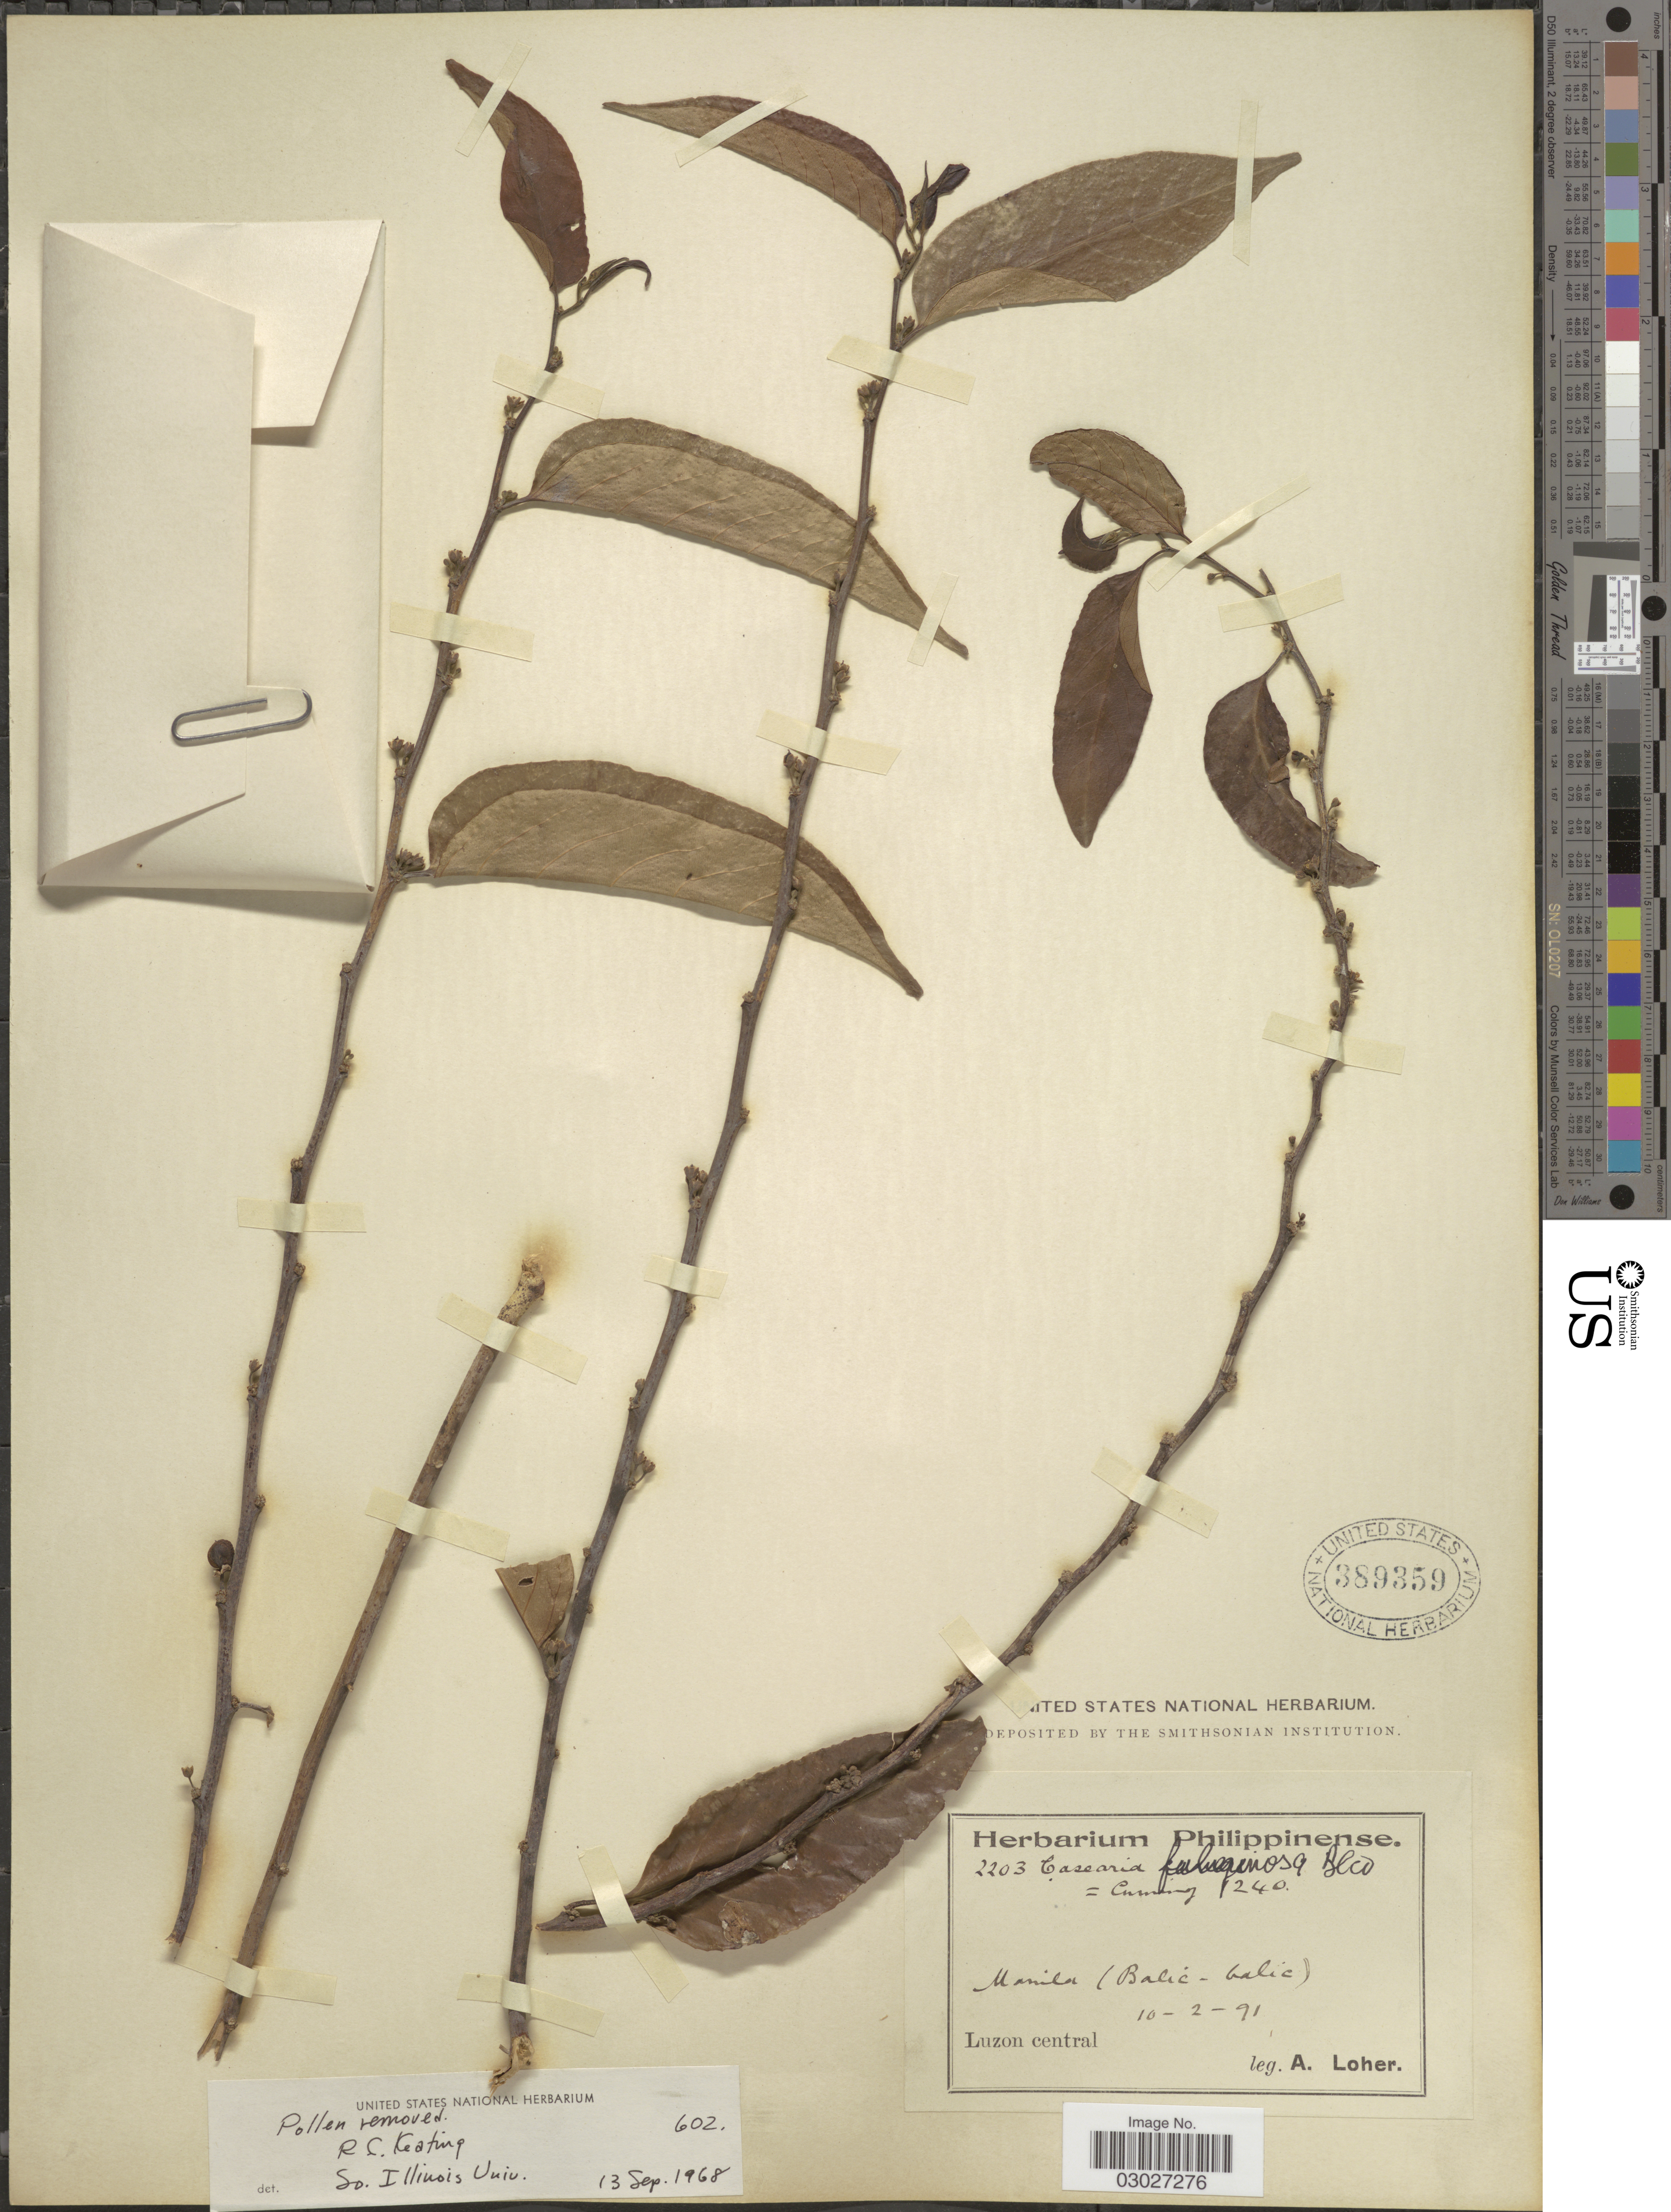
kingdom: Plantae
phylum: Tracheophyta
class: Magnoliopsida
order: Malpighiales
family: Salicaceae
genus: Casearia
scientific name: Casearia fuliginosa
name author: (Blanco) Blanco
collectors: A. Loher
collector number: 2203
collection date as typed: Transcribed d/m/y: 10/2/91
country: Philippines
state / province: Central Luzon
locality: Manila (Balic-balic), Luzon central.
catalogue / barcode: US 389359